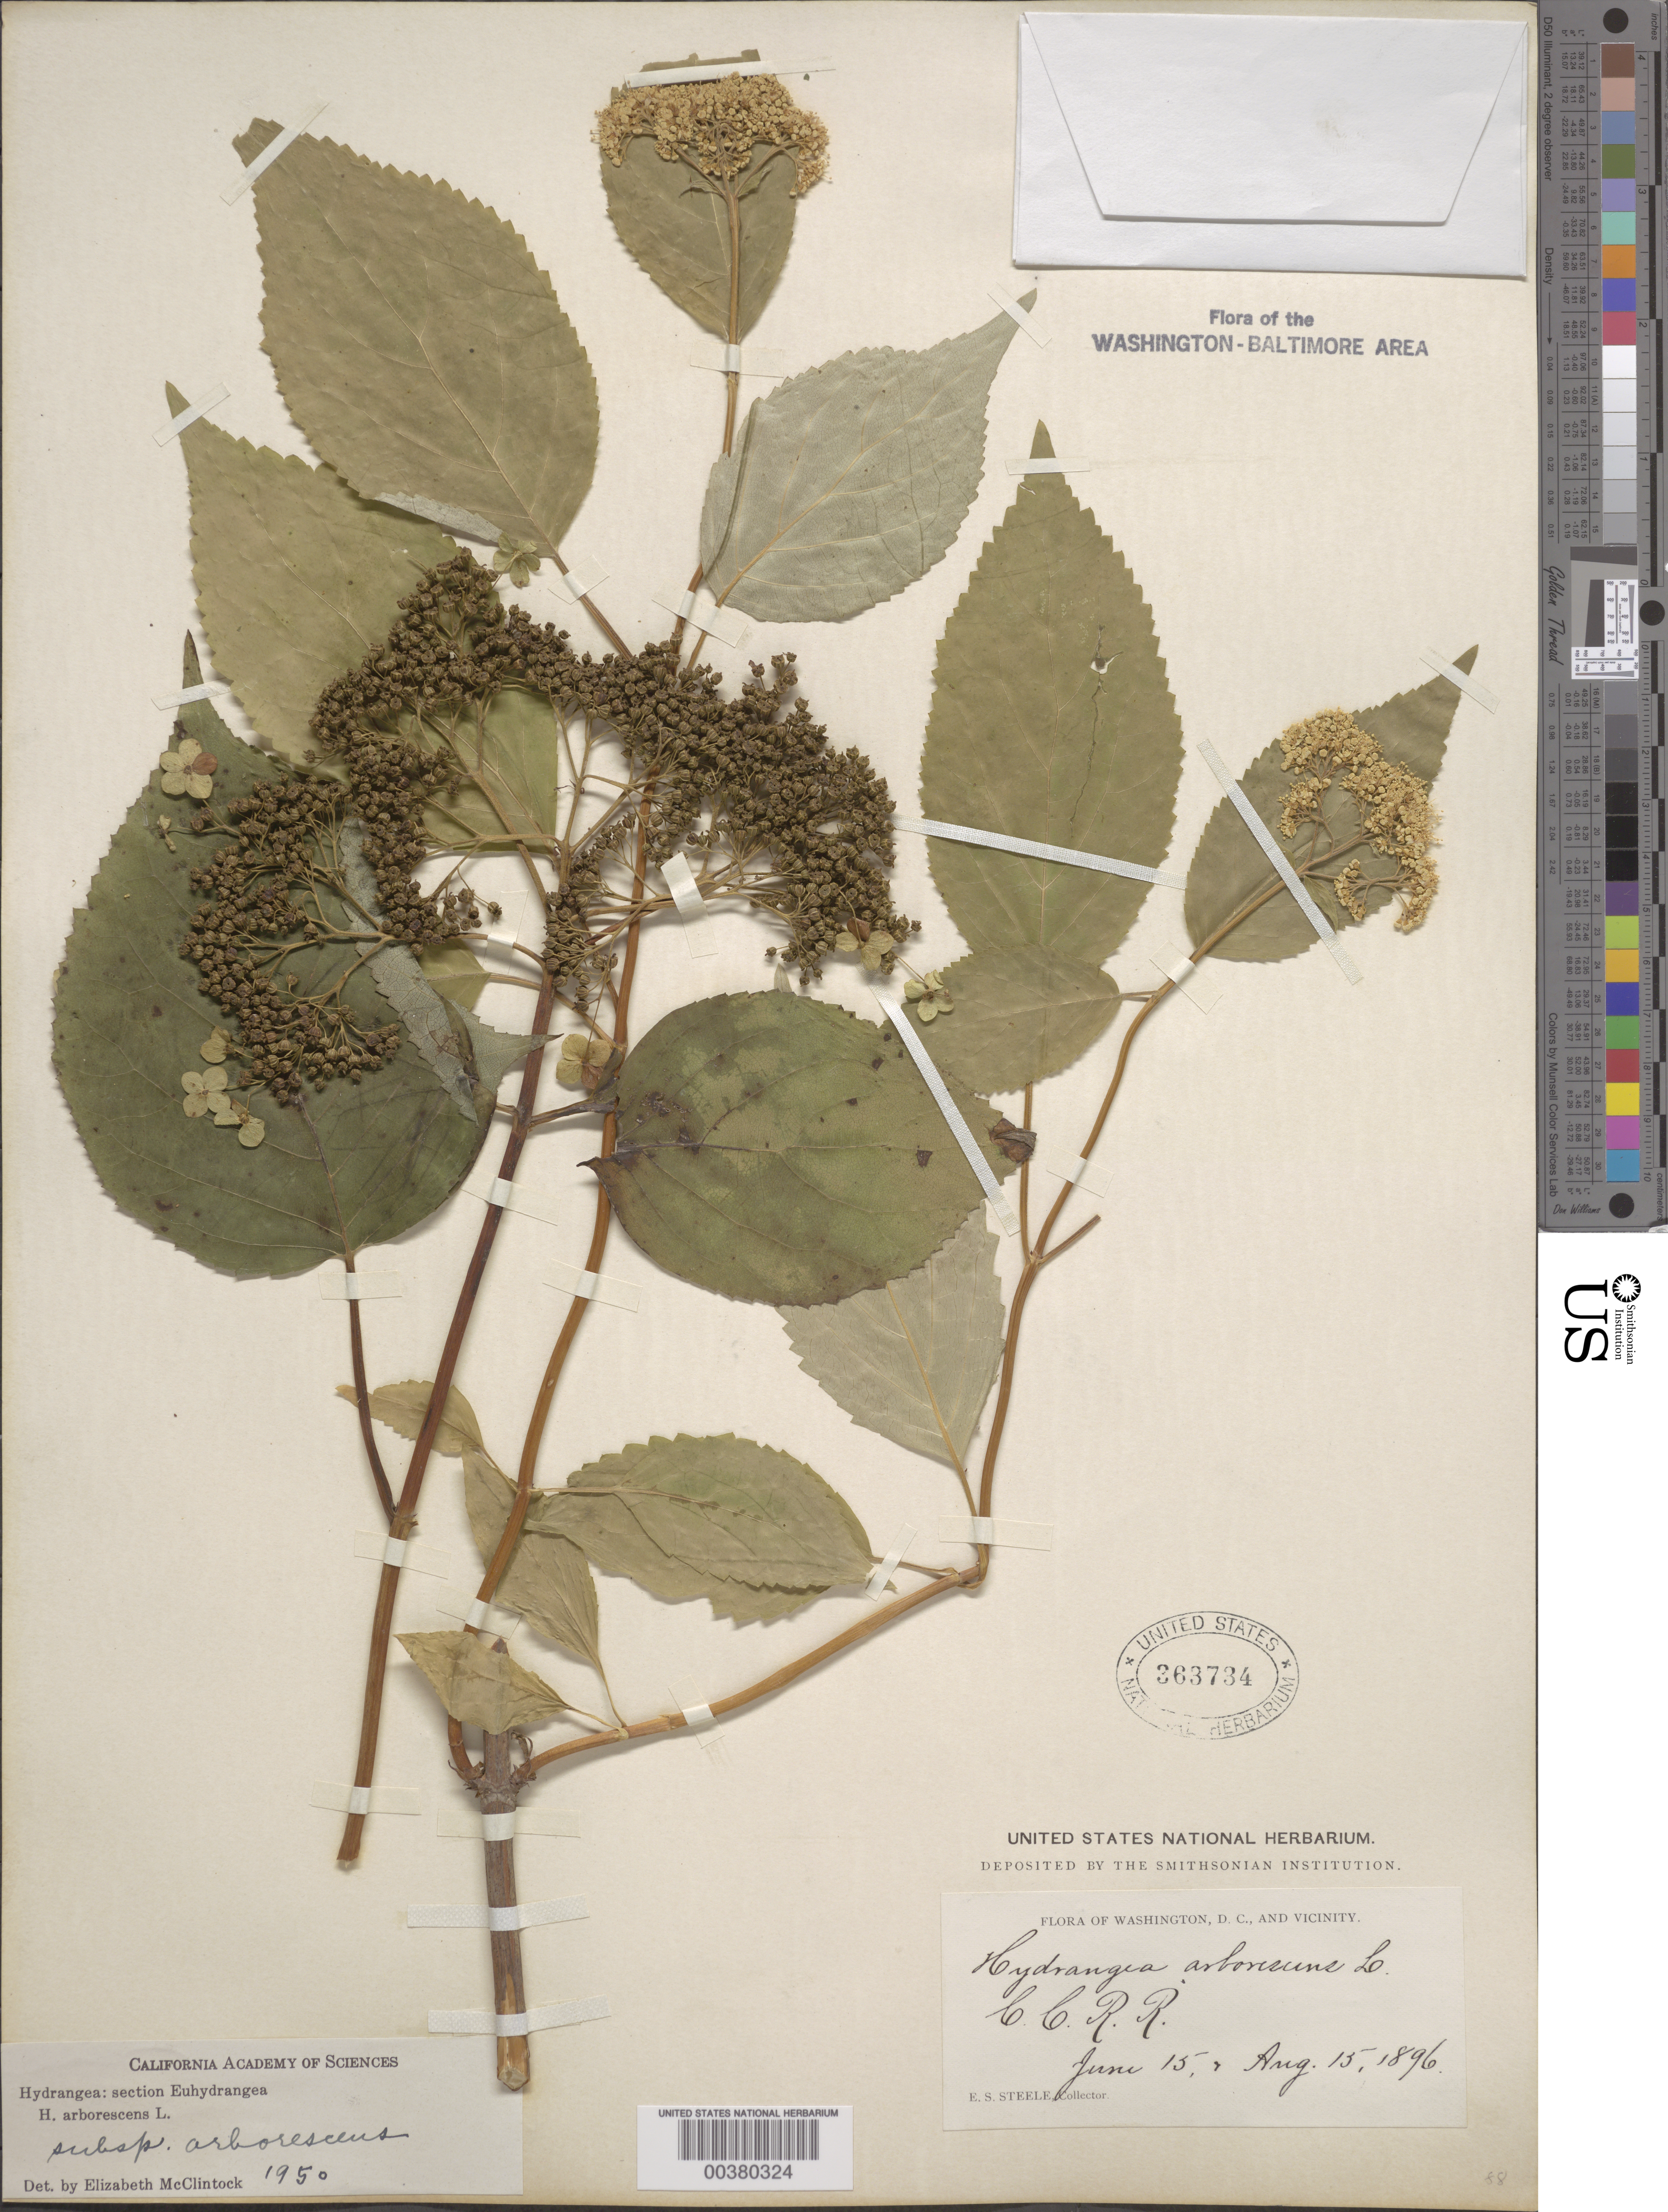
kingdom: Plantae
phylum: Tracheophyta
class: Magnoliopsida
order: Cornales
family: Hydrangeaceae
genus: Hydrangea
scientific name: Hydrangea arborescens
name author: L.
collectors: E. Steele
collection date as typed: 15 Jun 1896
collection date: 1896-06-15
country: United States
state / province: District of Columbia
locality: C.C.R.R.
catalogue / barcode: US 363734